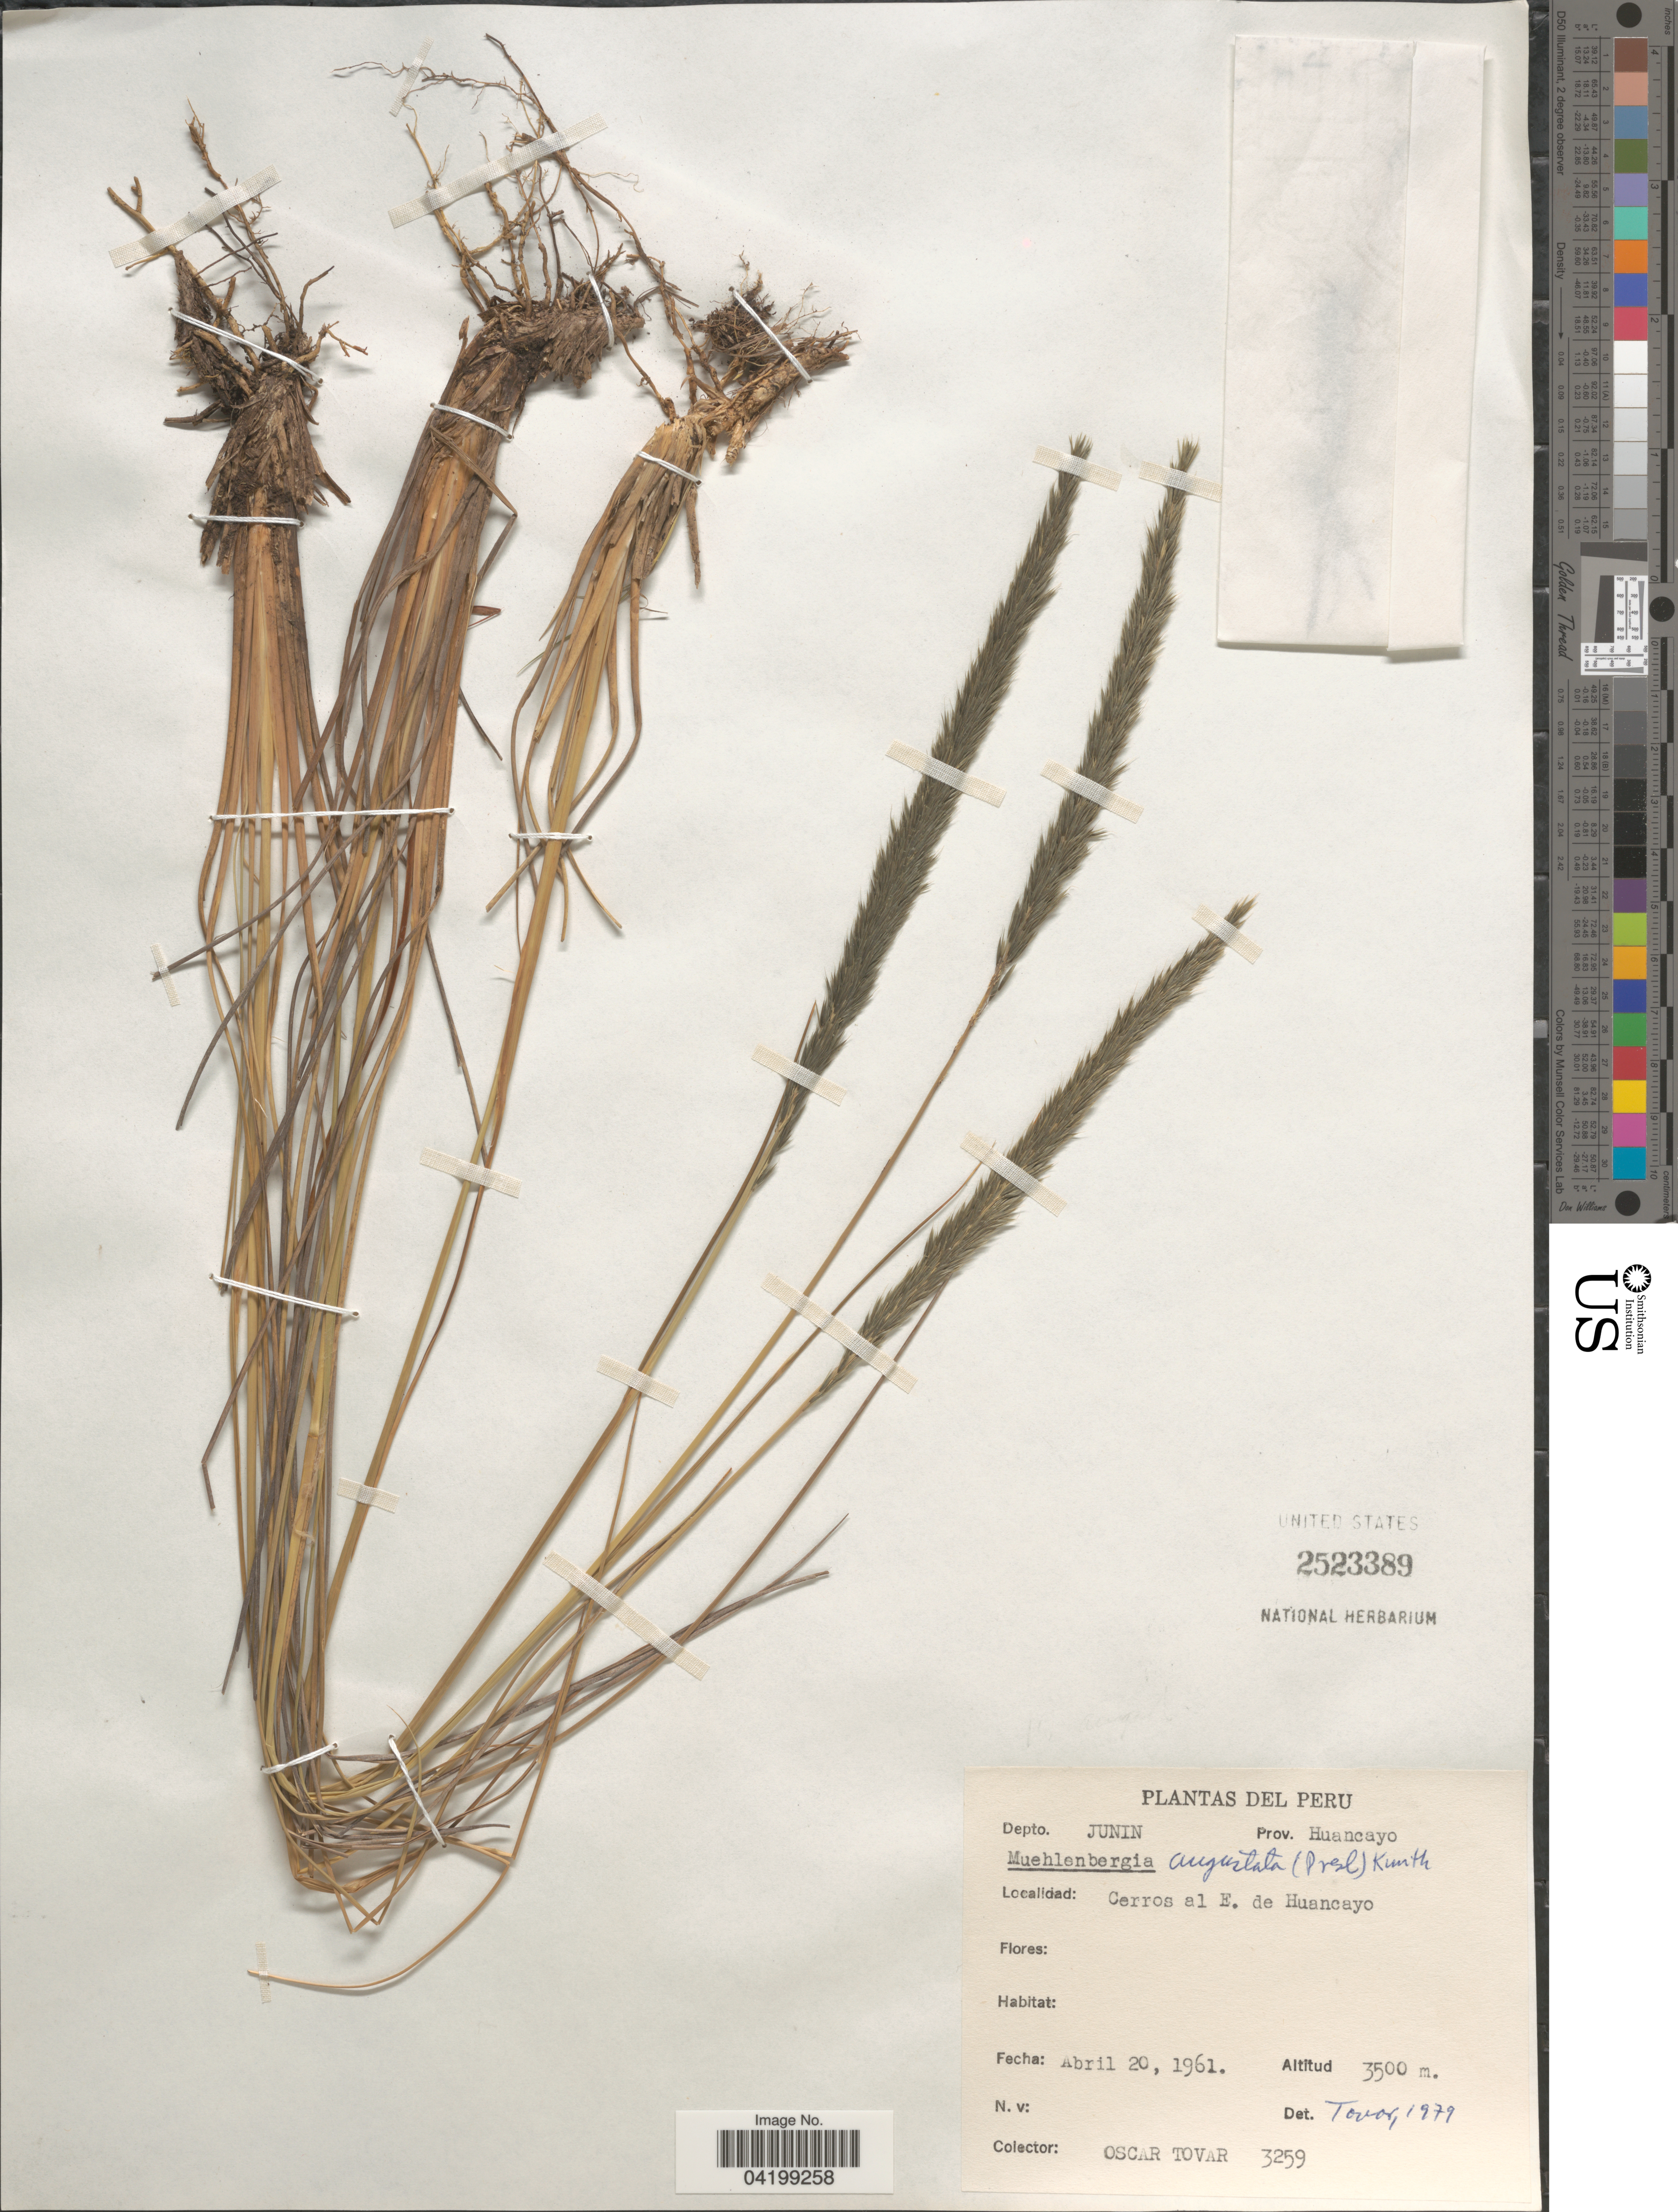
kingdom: Plantae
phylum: Tracheophyta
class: Liliopsida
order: Poales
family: Poaceae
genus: Muhlenbergia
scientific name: Muhlenbergia coerulea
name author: (Griseb.) Mez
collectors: Ó. Tovar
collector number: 3259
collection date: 1961-04-20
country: Peru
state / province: Junín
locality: Depto. Junin Prov. Huancayo. Cerros al E. de Huancayo.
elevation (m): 3500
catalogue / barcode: US 2523389